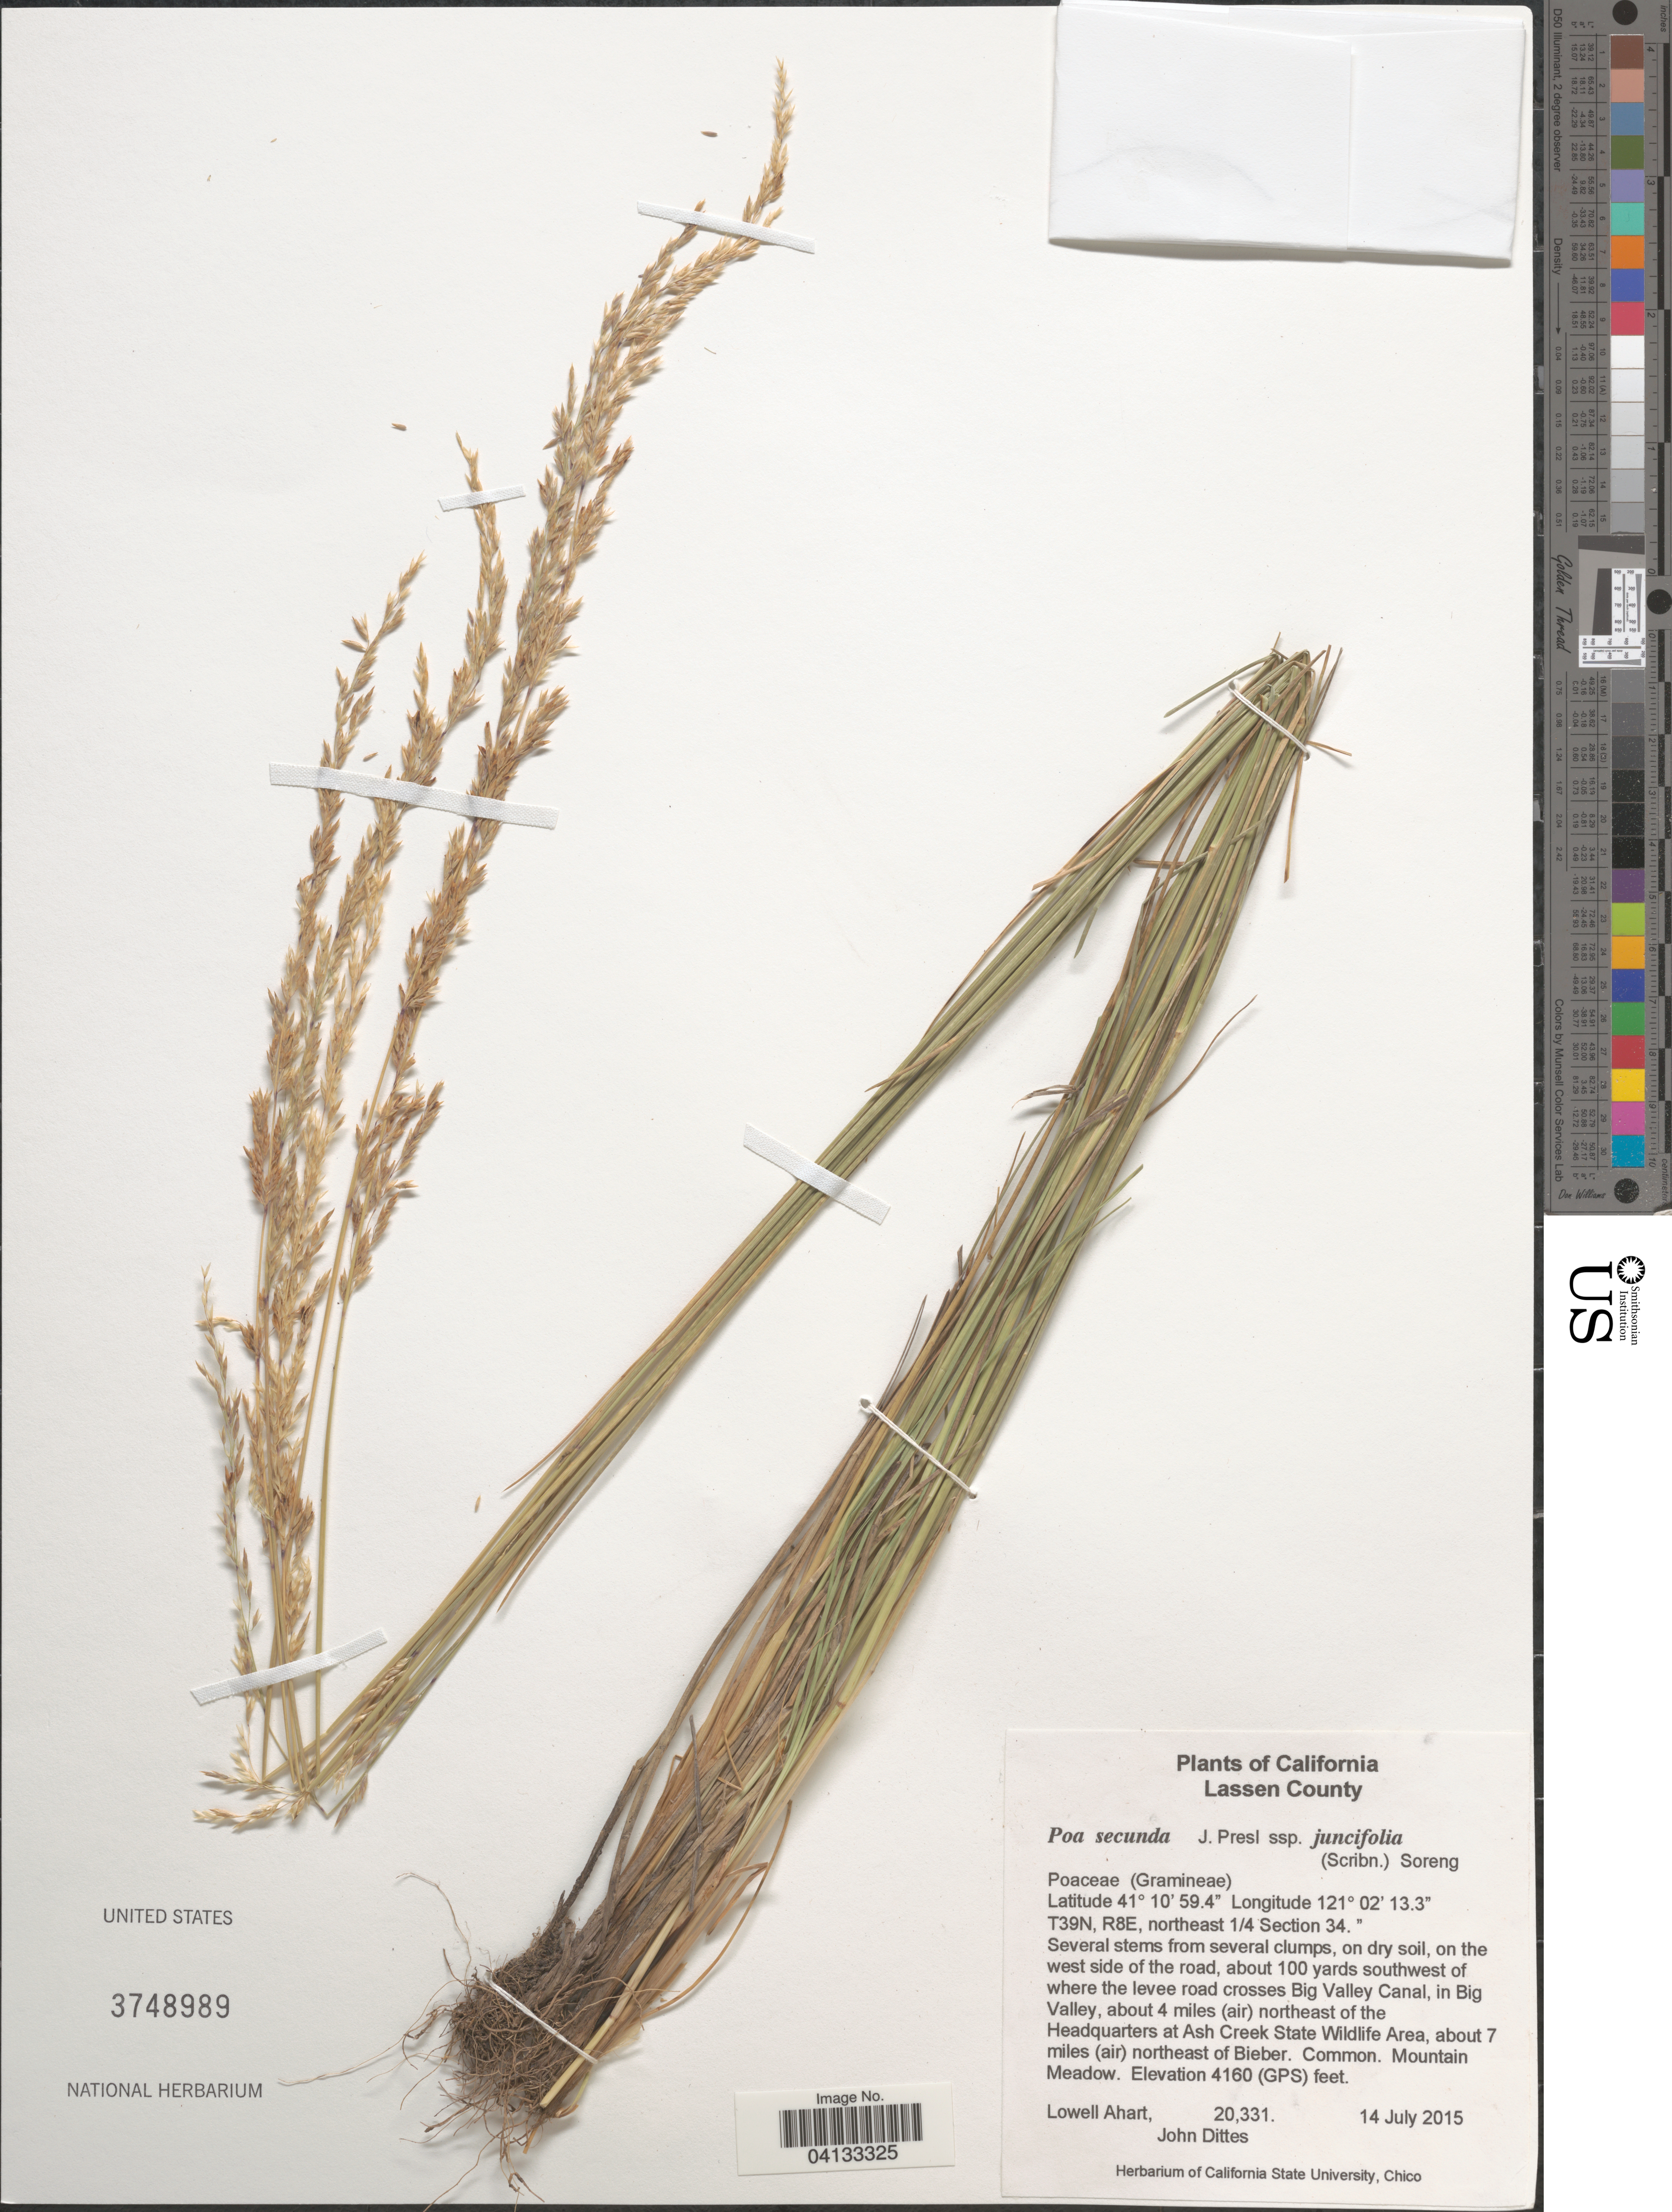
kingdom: Plantae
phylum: Tracheophyta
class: Liliopsida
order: Poales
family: Poaceae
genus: Poa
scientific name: Poa secunda subsp. juncifolia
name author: (Scribn.) Soreng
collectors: L. Ahart & J. Dittes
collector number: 20331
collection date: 2015-07-14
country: United States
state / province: California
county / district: Lassen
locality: Lassen County. T39N, R8E, northeast 1/4 Section 34. On the west side of the road, about 100 yards southwest of where the levee road crosses Big Valley Canal, in Big Valley, about 4 miles (air) northeast of the Headquarters at Ash Creek State Wildlife Area, about 7 miles (air) northeast of Bieber.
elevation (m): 1268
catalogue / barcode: US 3748989